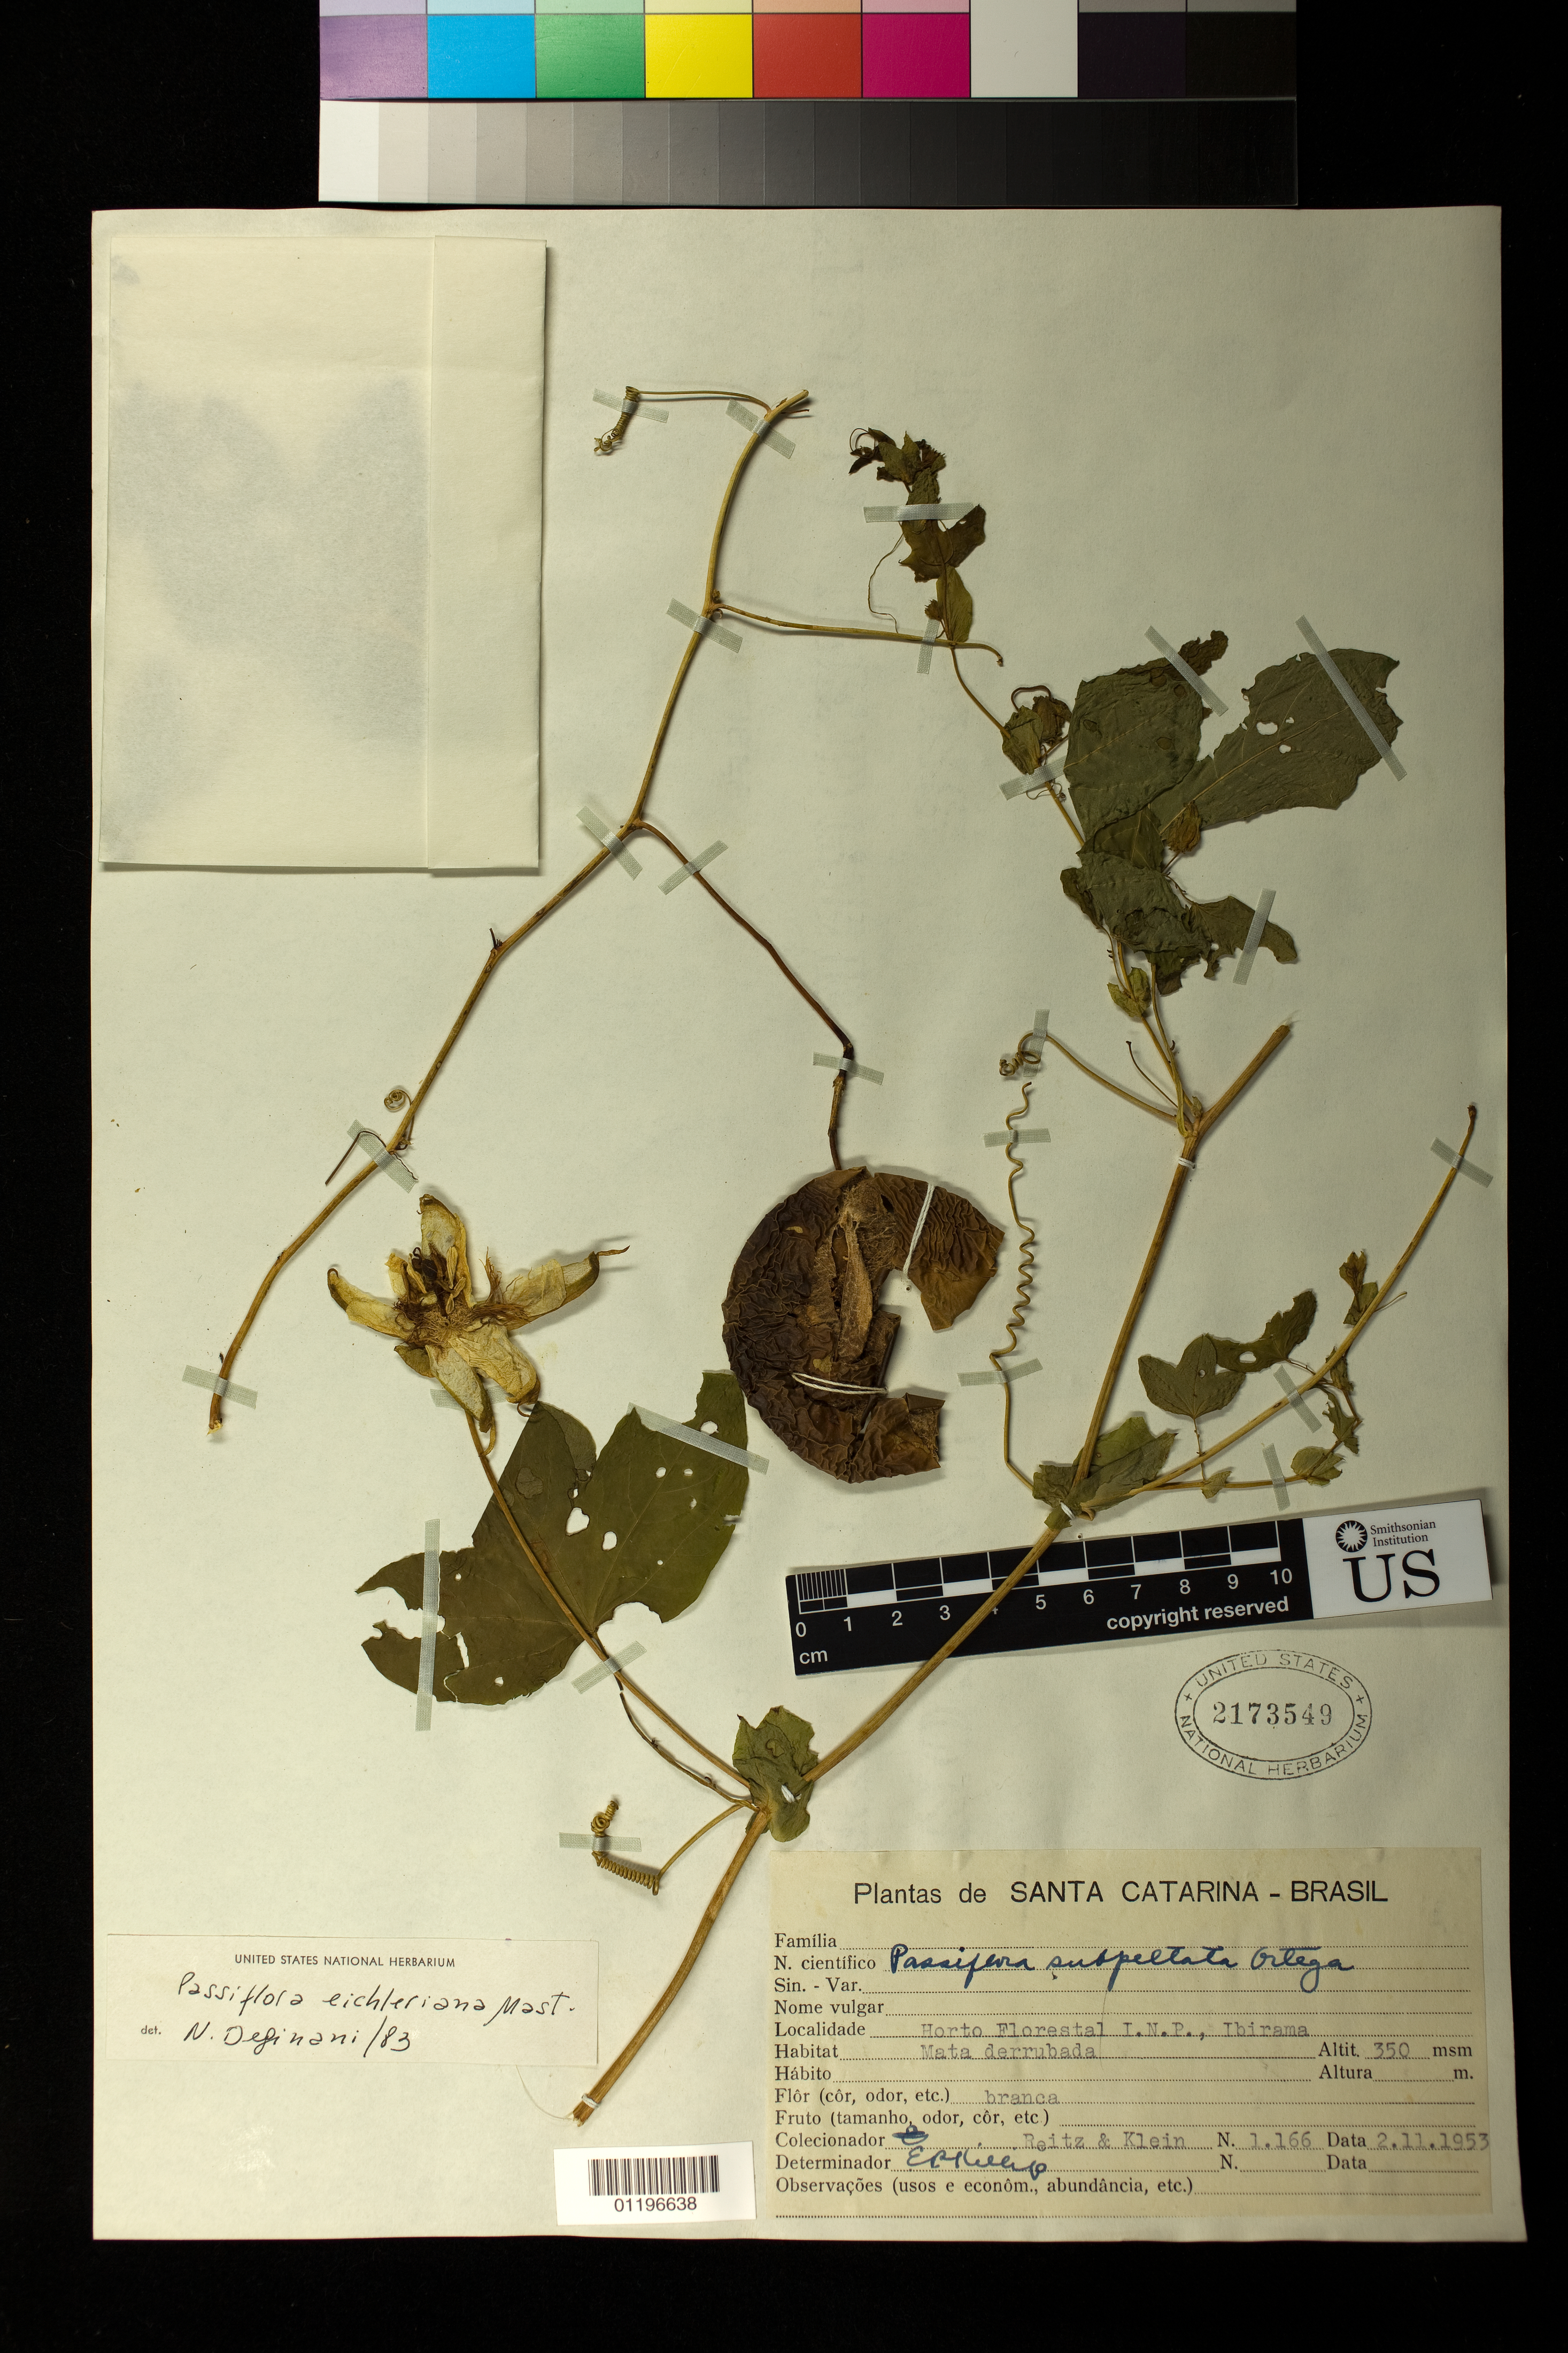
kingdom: Plantae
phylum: Tracheophyta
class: Magnoliopsida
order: Malpighiales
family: Passifloraceae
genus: Passiflora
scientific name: Passiflora eichleriana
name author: Mast.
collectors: R. Reitz & R. M. Klein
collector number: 1166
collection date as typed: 11 Feb 1953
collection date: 1953-02-11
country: Brazil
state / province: Santa Catarina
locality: Horto Florestal I.N.P., Ibirama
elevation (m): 350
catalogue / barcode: US 2173549